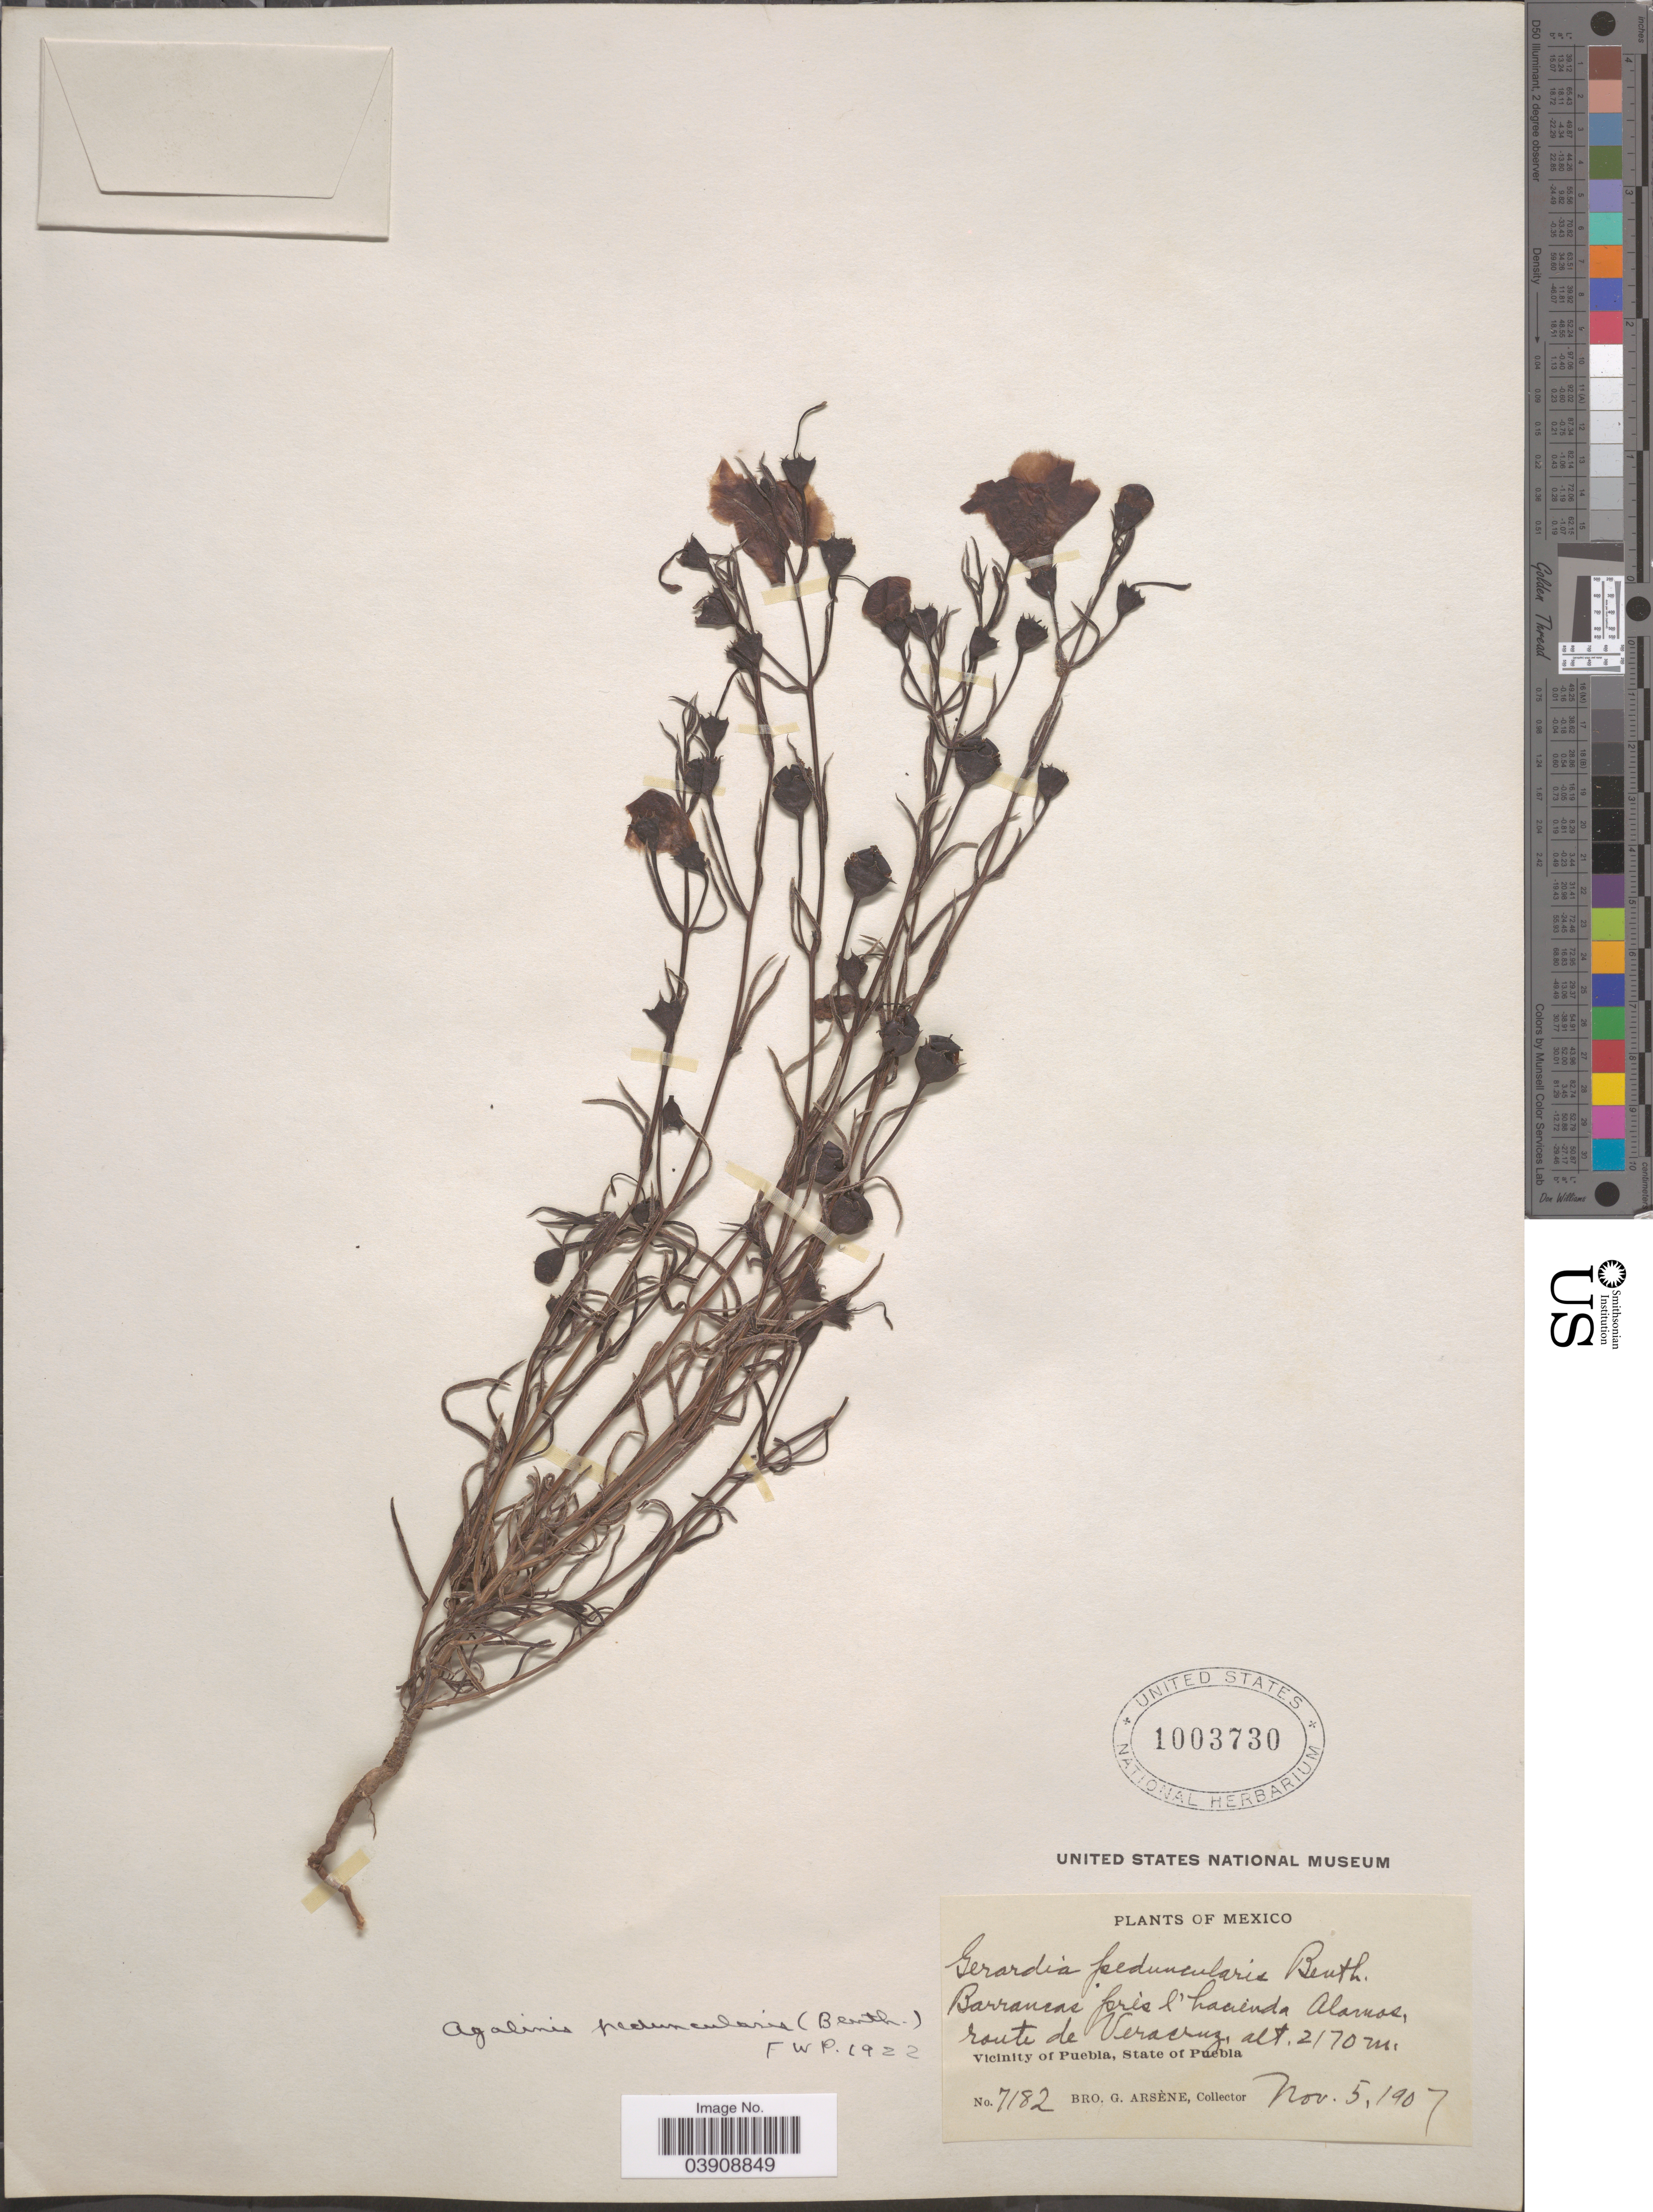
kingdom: Plantae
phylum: Tracheophyta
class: Magnoliopsida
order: Lamiales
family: Orobanchaceae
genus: Agalinis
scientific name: Agalinis peduncularis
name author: (Benth.) Pennell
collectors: Bro. G. Arsène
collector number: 7182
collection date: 1907-11-05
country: Mexico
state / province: Puebla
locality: Barranca près l' hacienda Alamos, route de Veracruz. Vicinity of Puebla.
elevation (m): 2170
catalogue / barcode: US 1003730